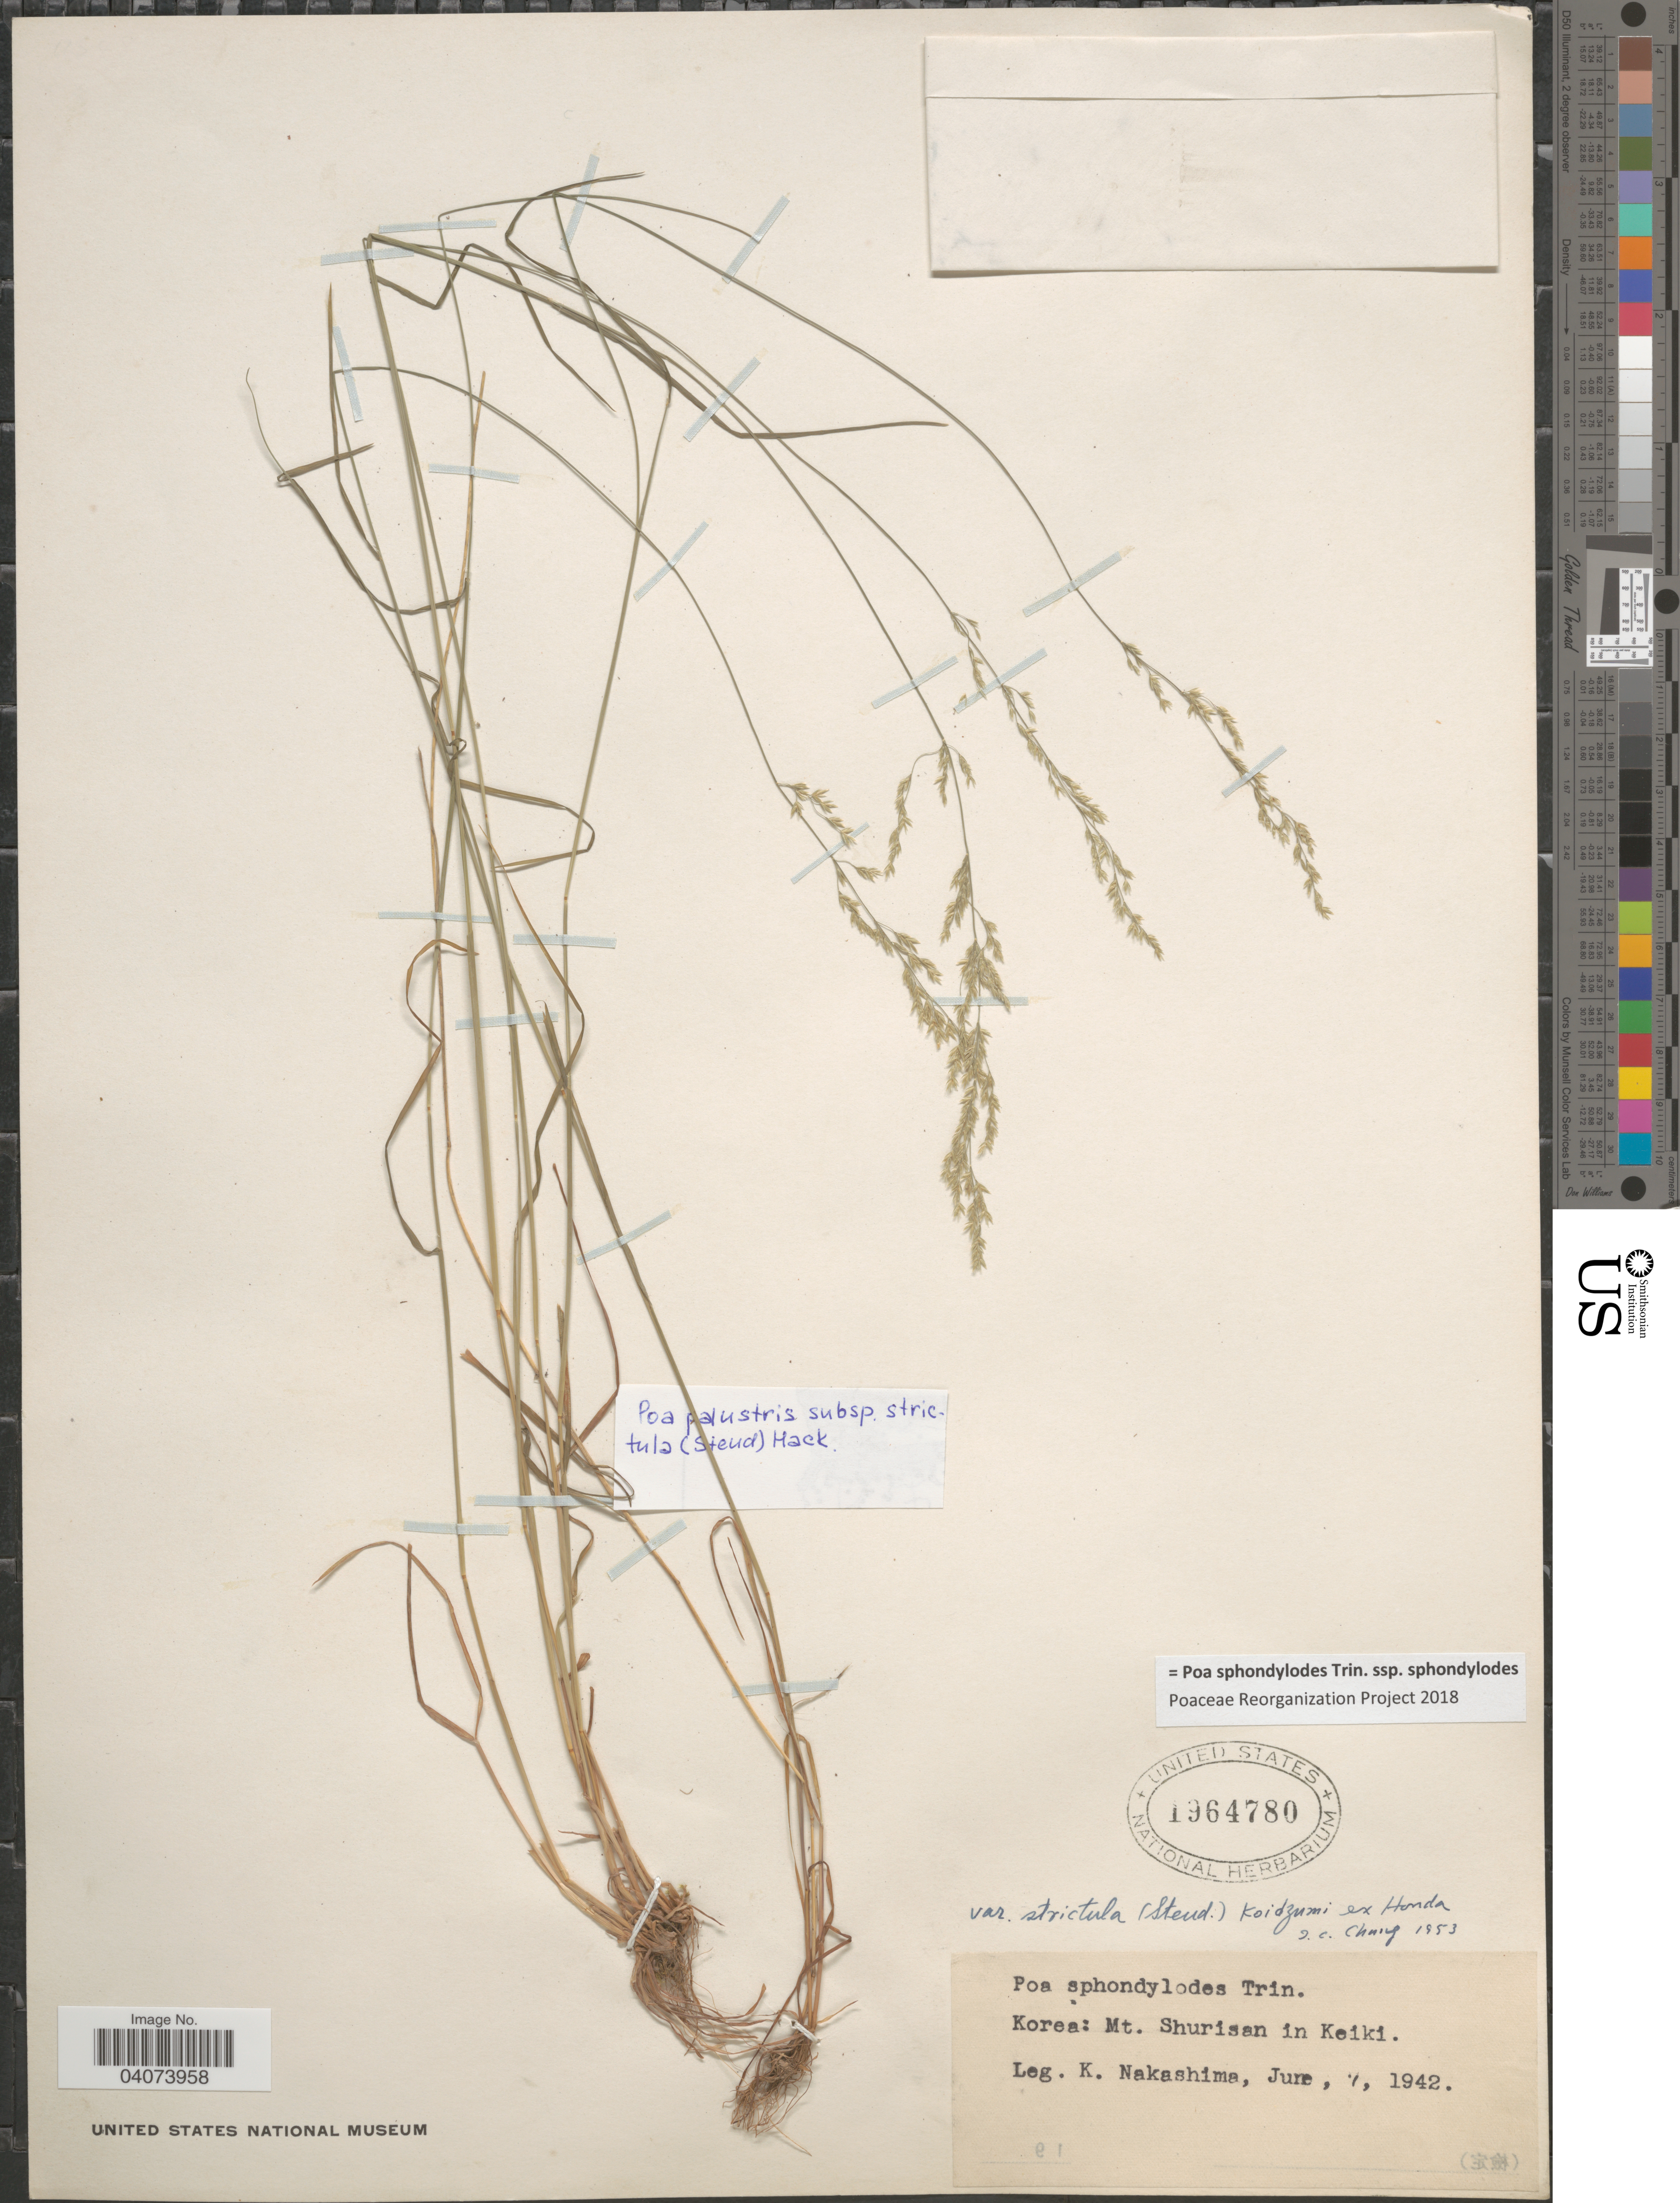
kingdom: Plantae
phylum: Tracheophyta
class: Liliopsida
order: Poales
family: Poaceae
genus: Poa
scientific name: Poa sphondylodes subsp. sphondylodes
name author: Trin.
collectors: K. Nakashima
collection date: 1942-06-07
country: South Korea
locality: Mt. Shurisan in Keiki.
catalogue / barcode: US 1964780